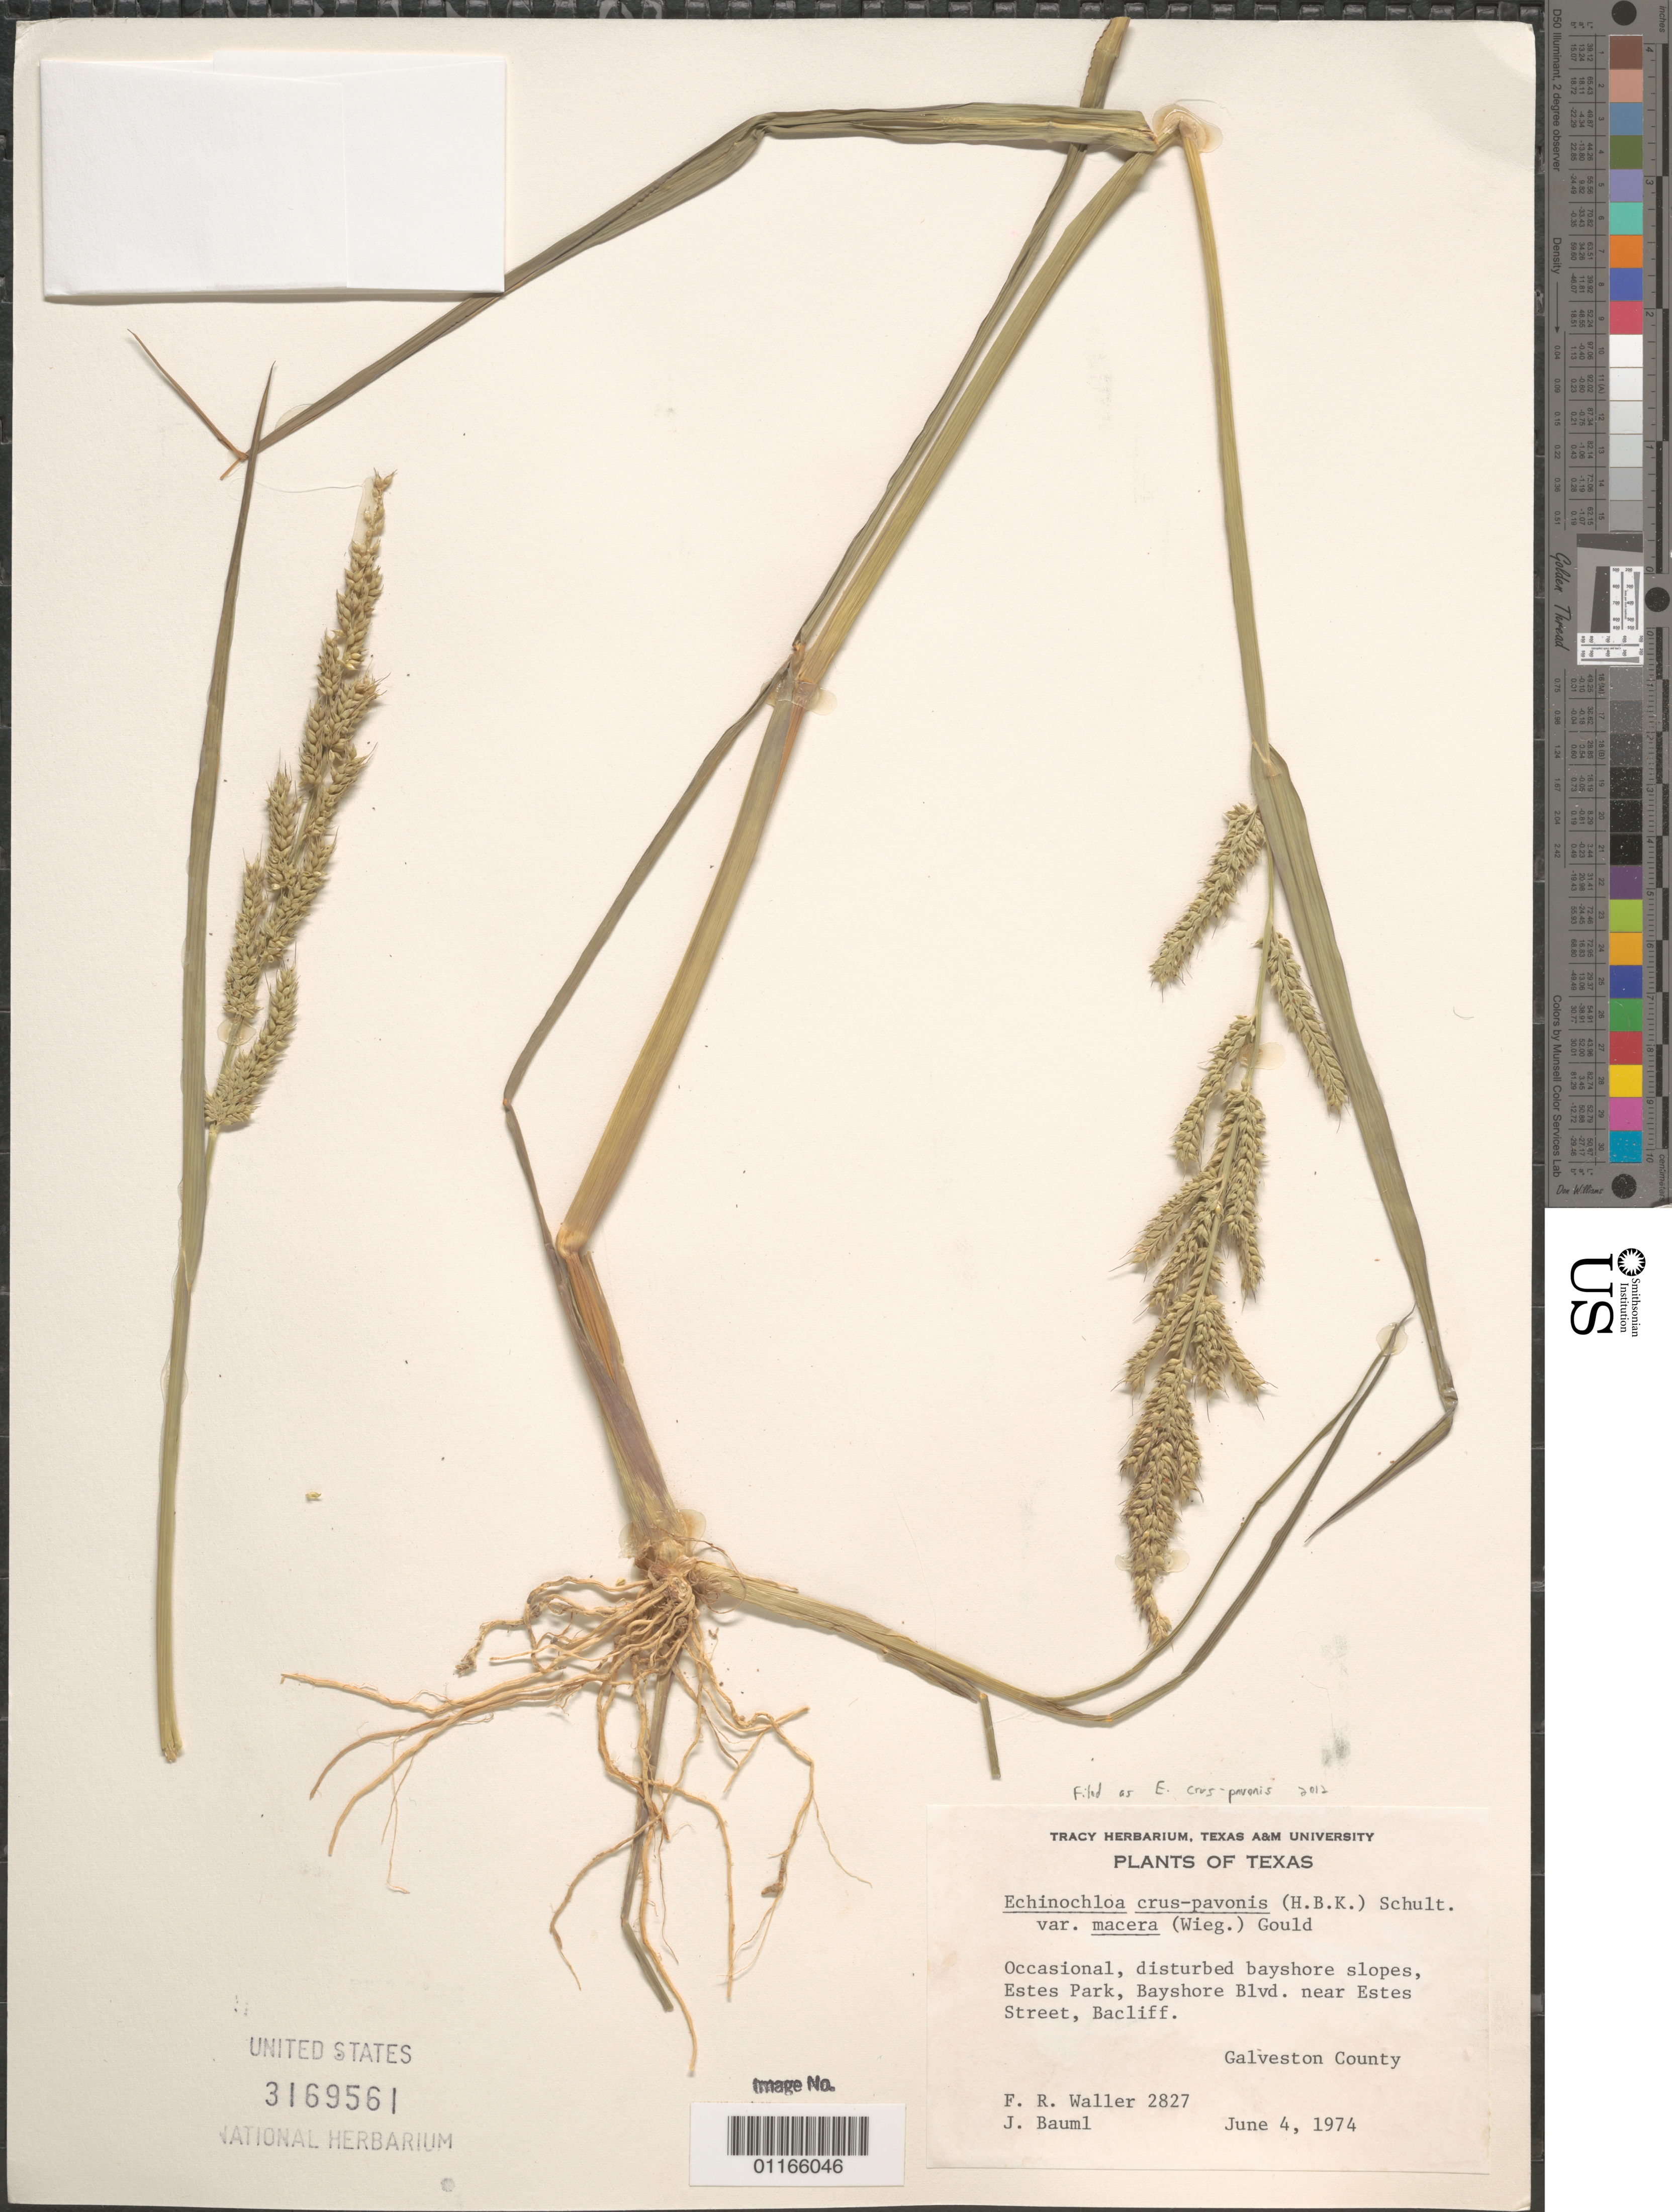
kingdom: Plantae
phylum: Tracheophyta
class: Liliopsida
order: Poales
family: Poaceae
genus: Echinochloa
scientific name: Echinochloa crus-pavonis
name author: (Kunth) Schult.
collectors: F. R. Waller & J. Bauml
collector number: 2827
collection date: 1974-06-04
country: United States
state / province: Texas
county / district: Galveston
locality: Estes Park, Bayshore Blvd. near Estes Street, Bacliff.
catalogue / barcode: US 3169561